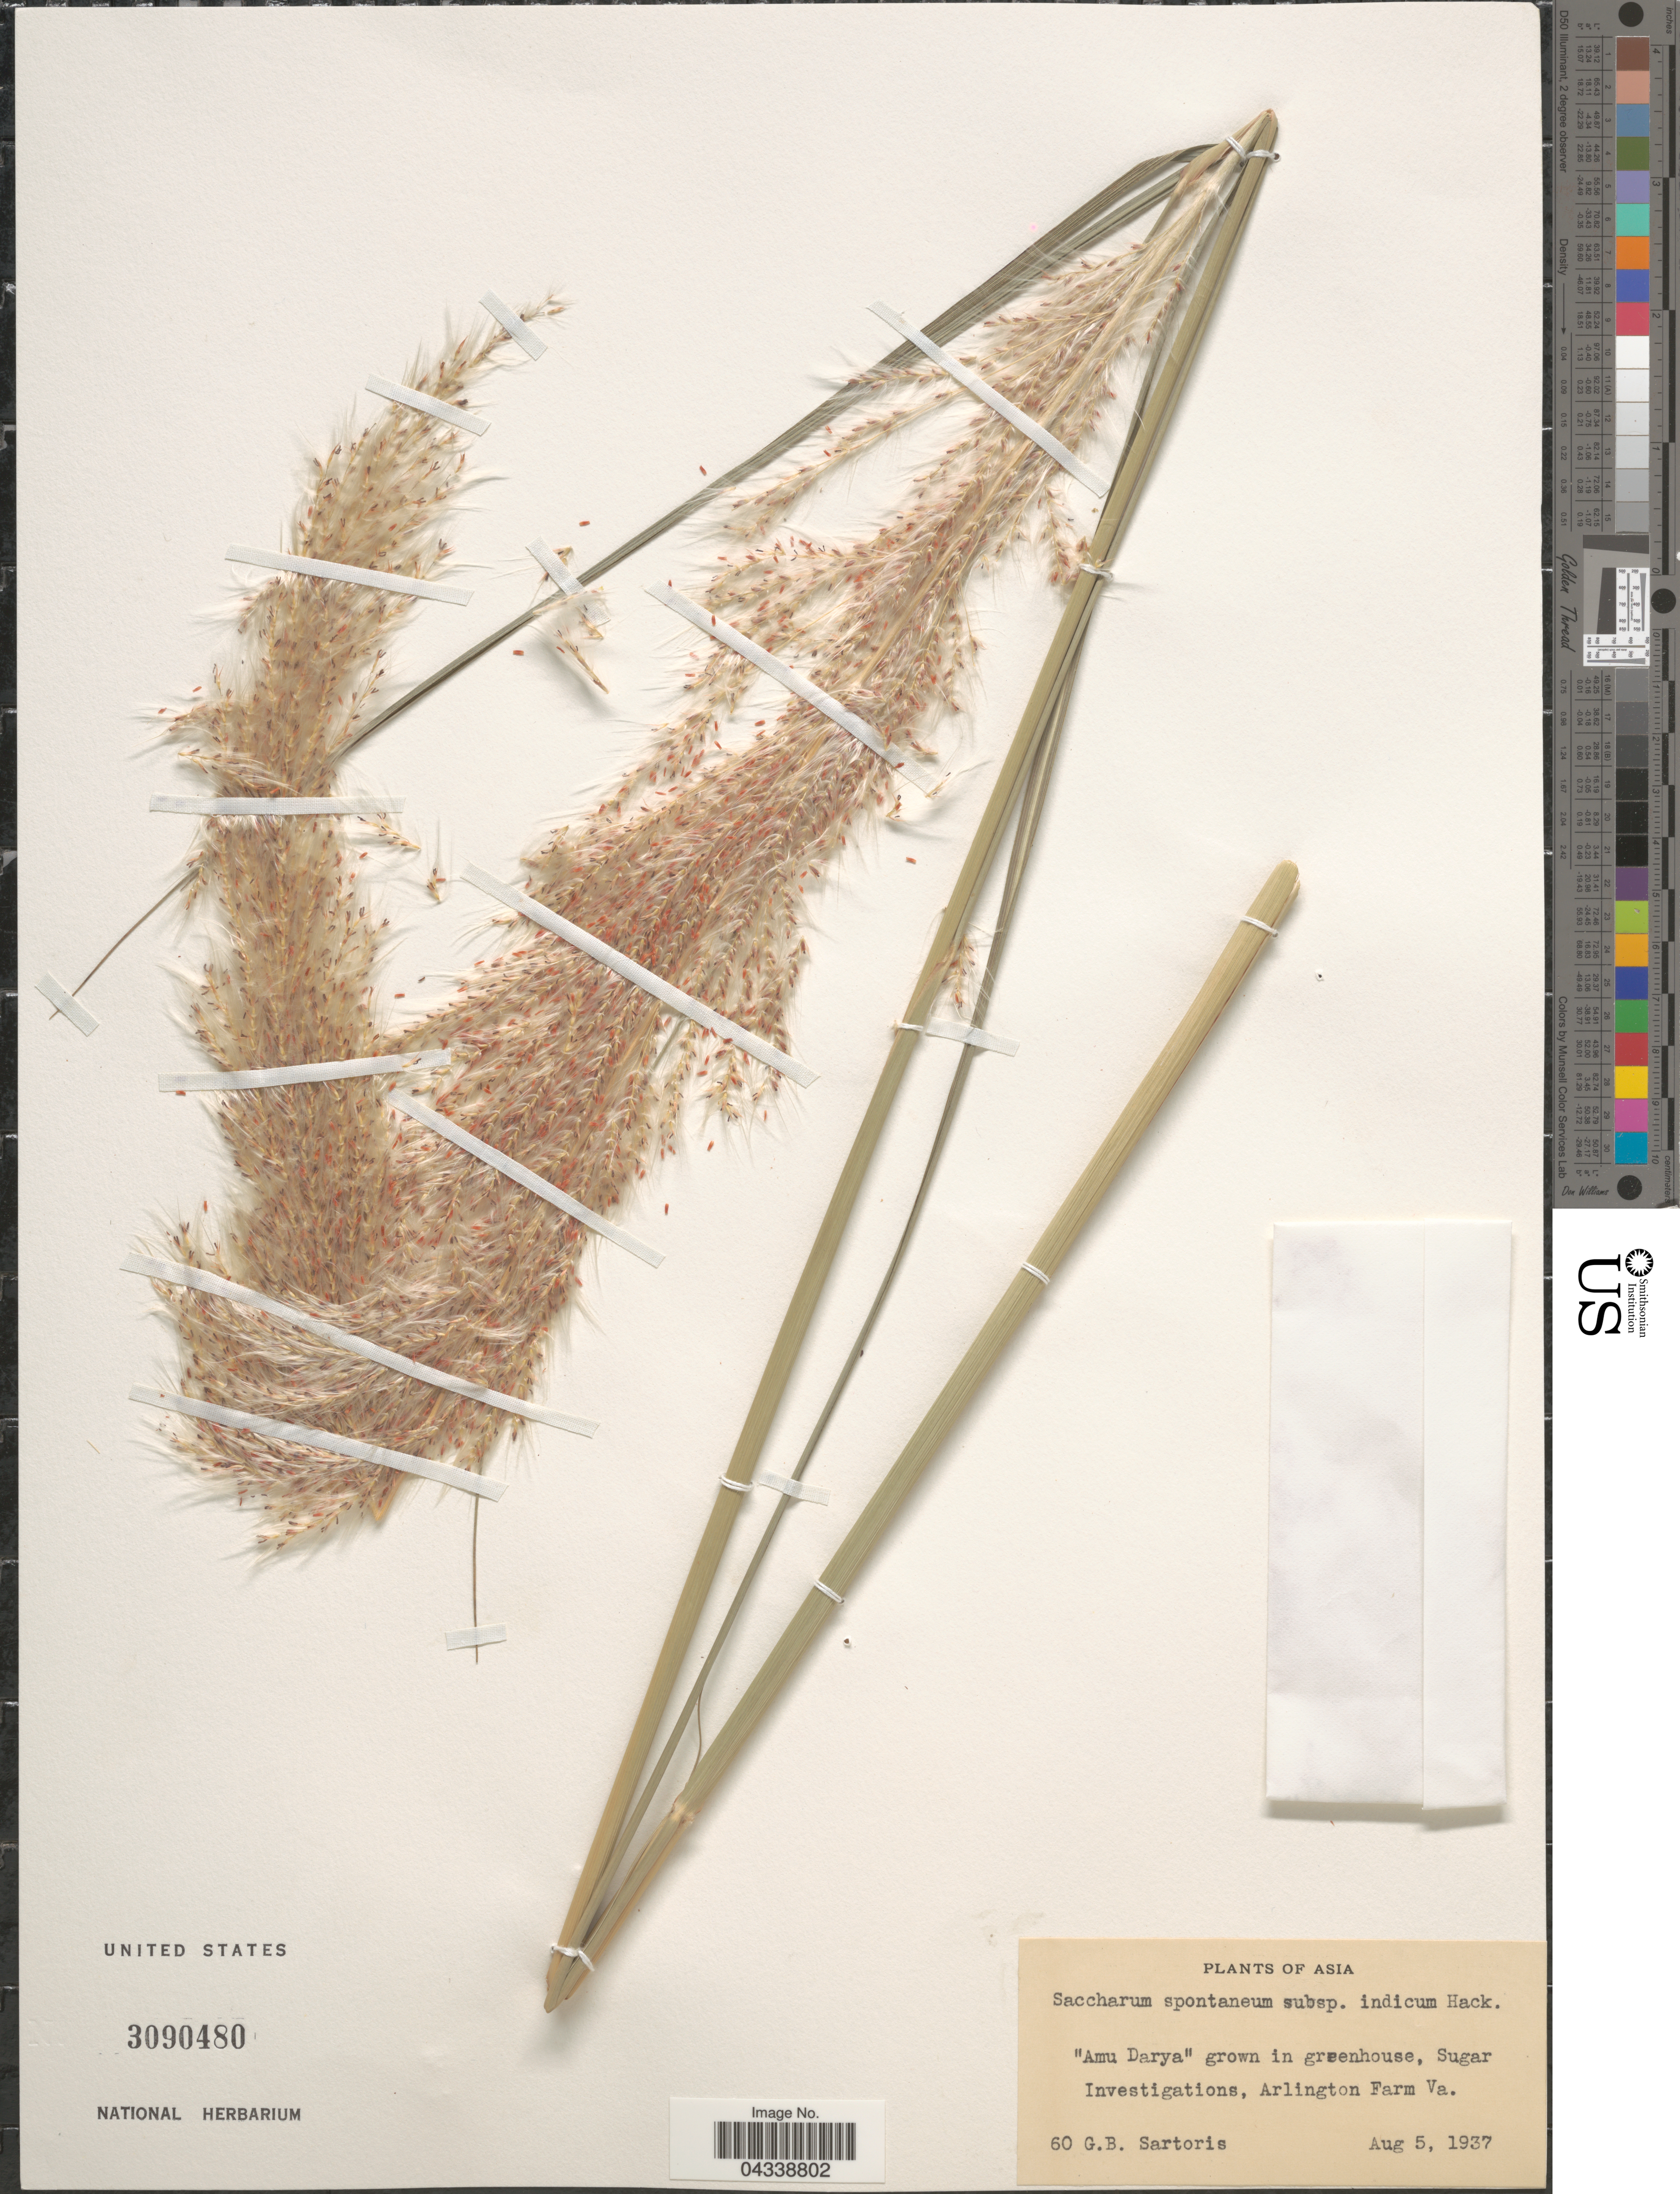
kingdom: Plantae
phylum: Tracheophyta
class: Liliopsida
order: Poales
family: Poaceae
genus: Saccharum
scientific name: Saccharum spontaneum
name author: L.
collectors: G. Sartoris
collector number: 60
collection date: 1937-08-05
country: United States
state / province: Virginia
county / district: Arlington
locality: In greenhouse, Sugar Investigations, Arlington Farm.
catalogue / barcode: US 3090480